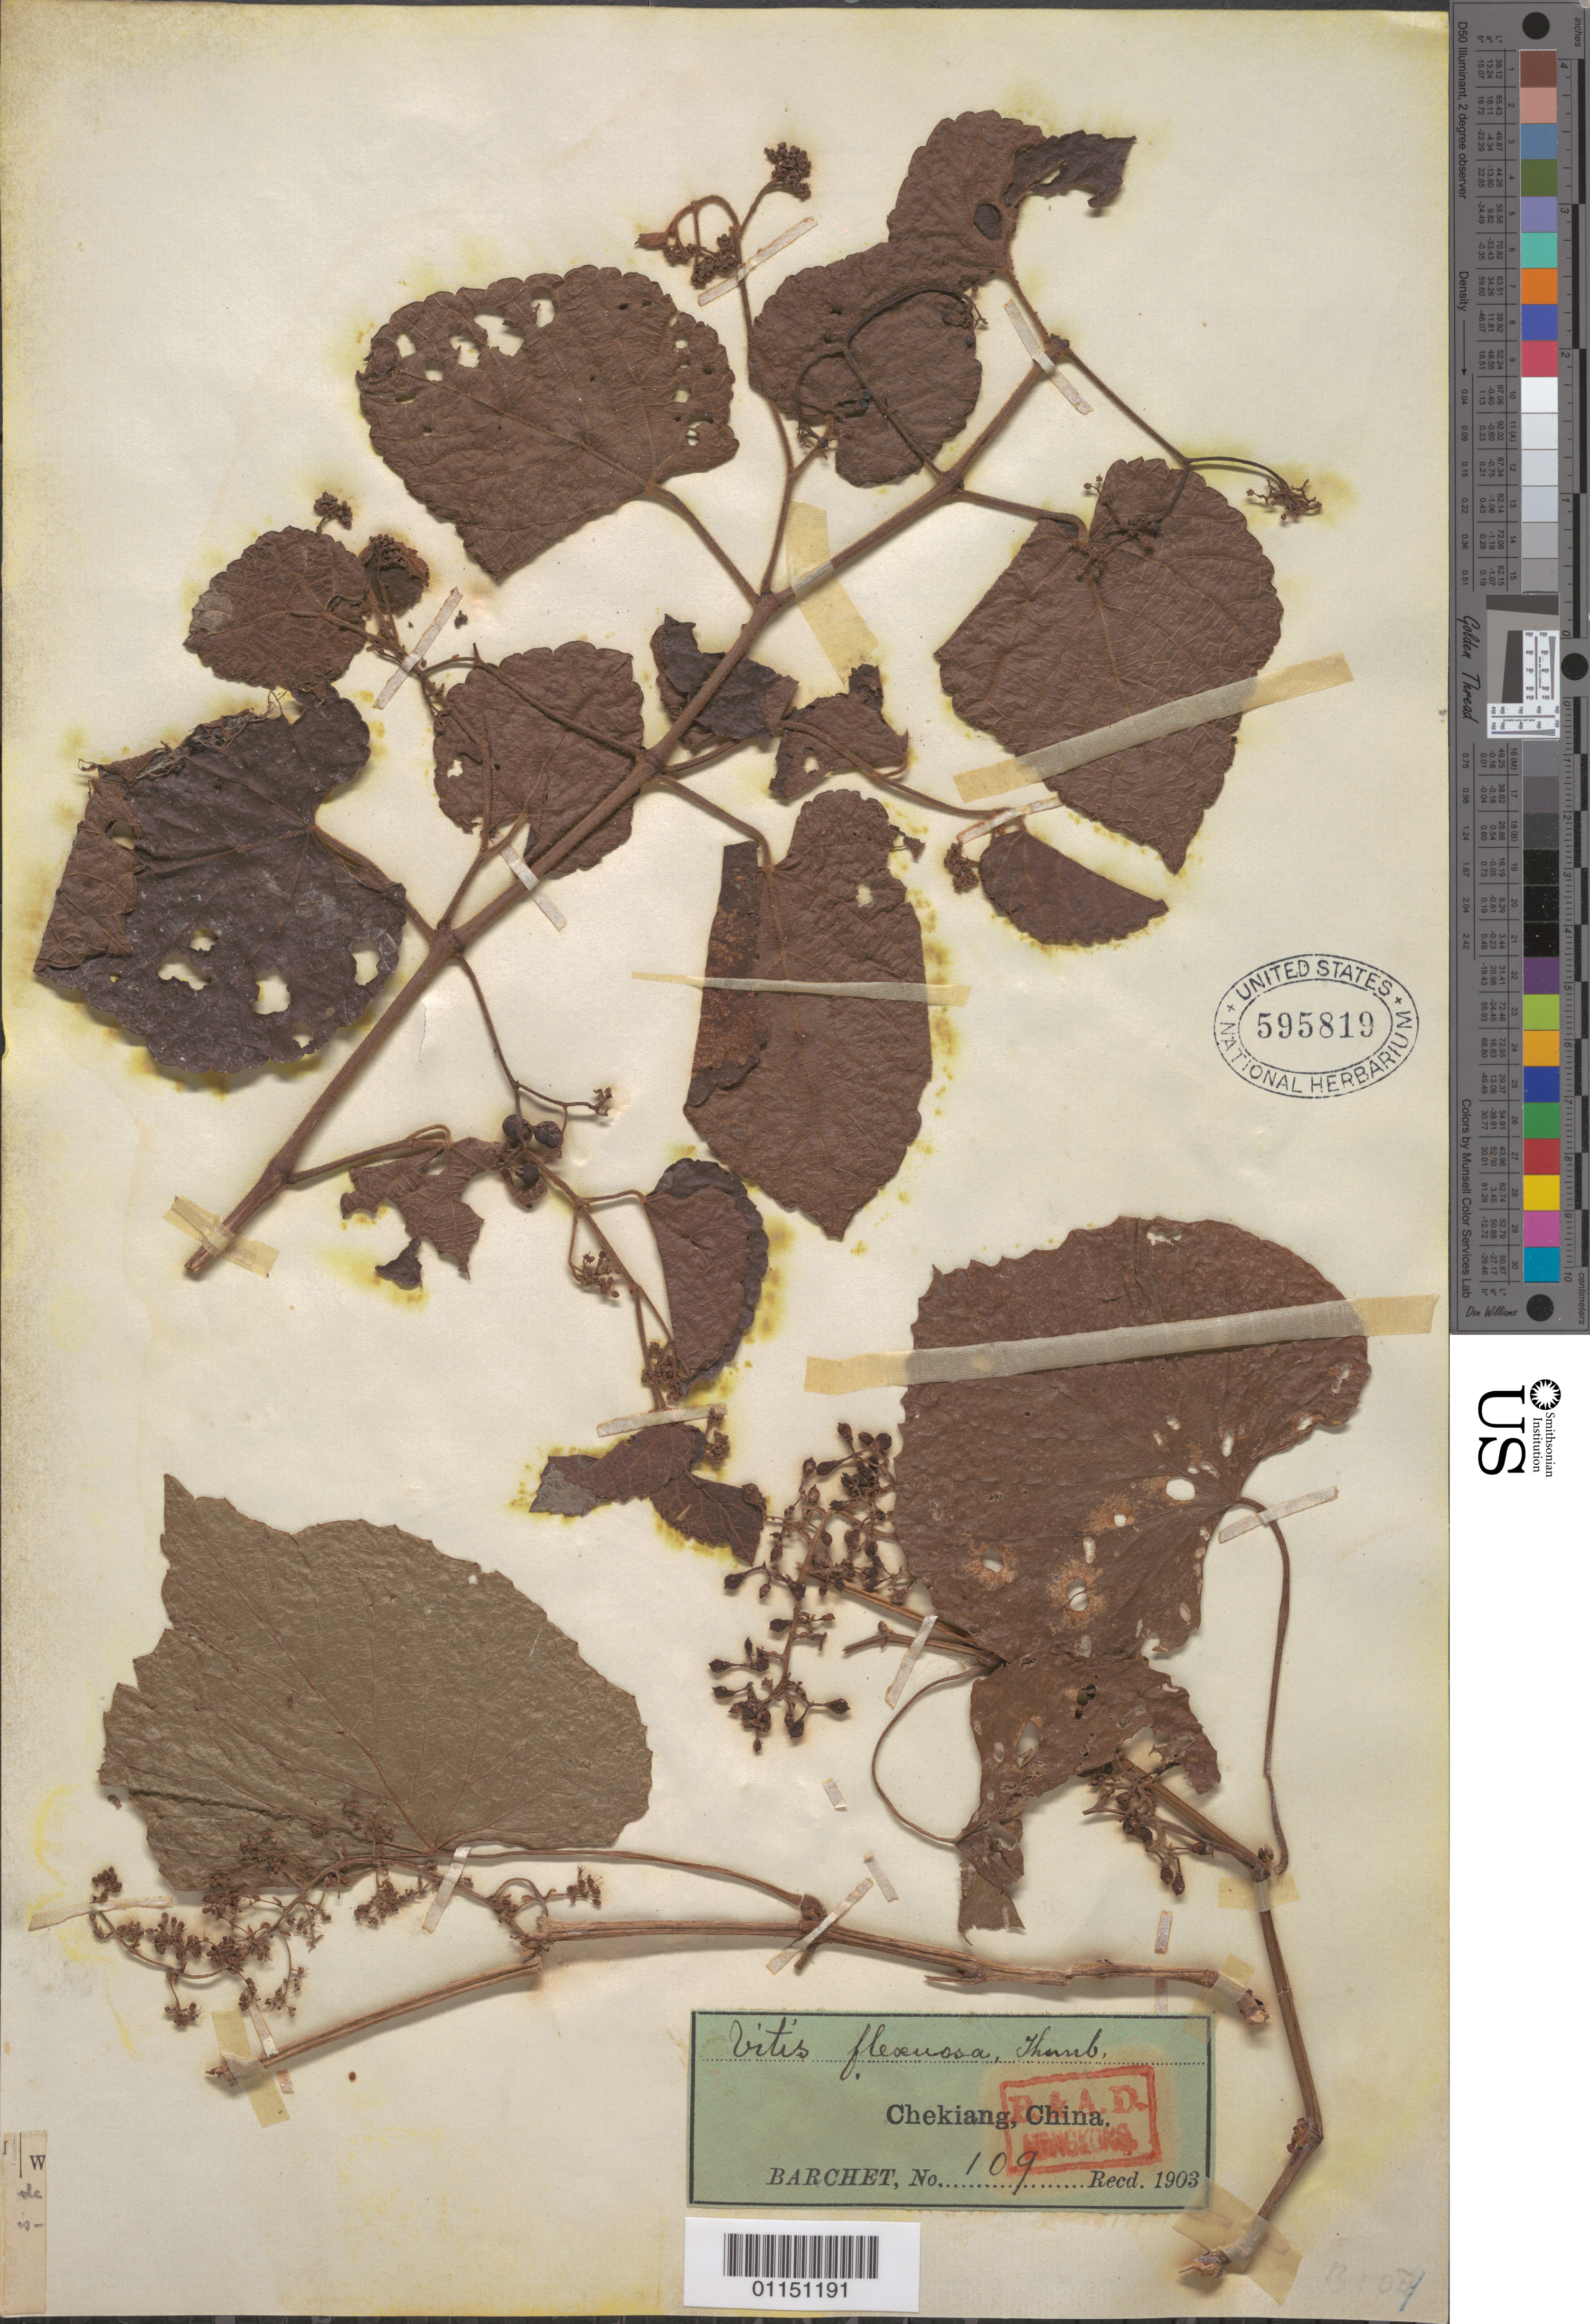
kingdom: Plantae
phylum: Tracheophyta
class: Magnoliopsida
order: Vitales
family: Vitaceae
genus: Vitis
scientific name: Vitis flexuosa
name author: Thunb.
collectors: S. P. Barchet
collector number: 109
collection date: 1903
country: China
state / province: Zhejiang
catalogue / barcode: US 595819